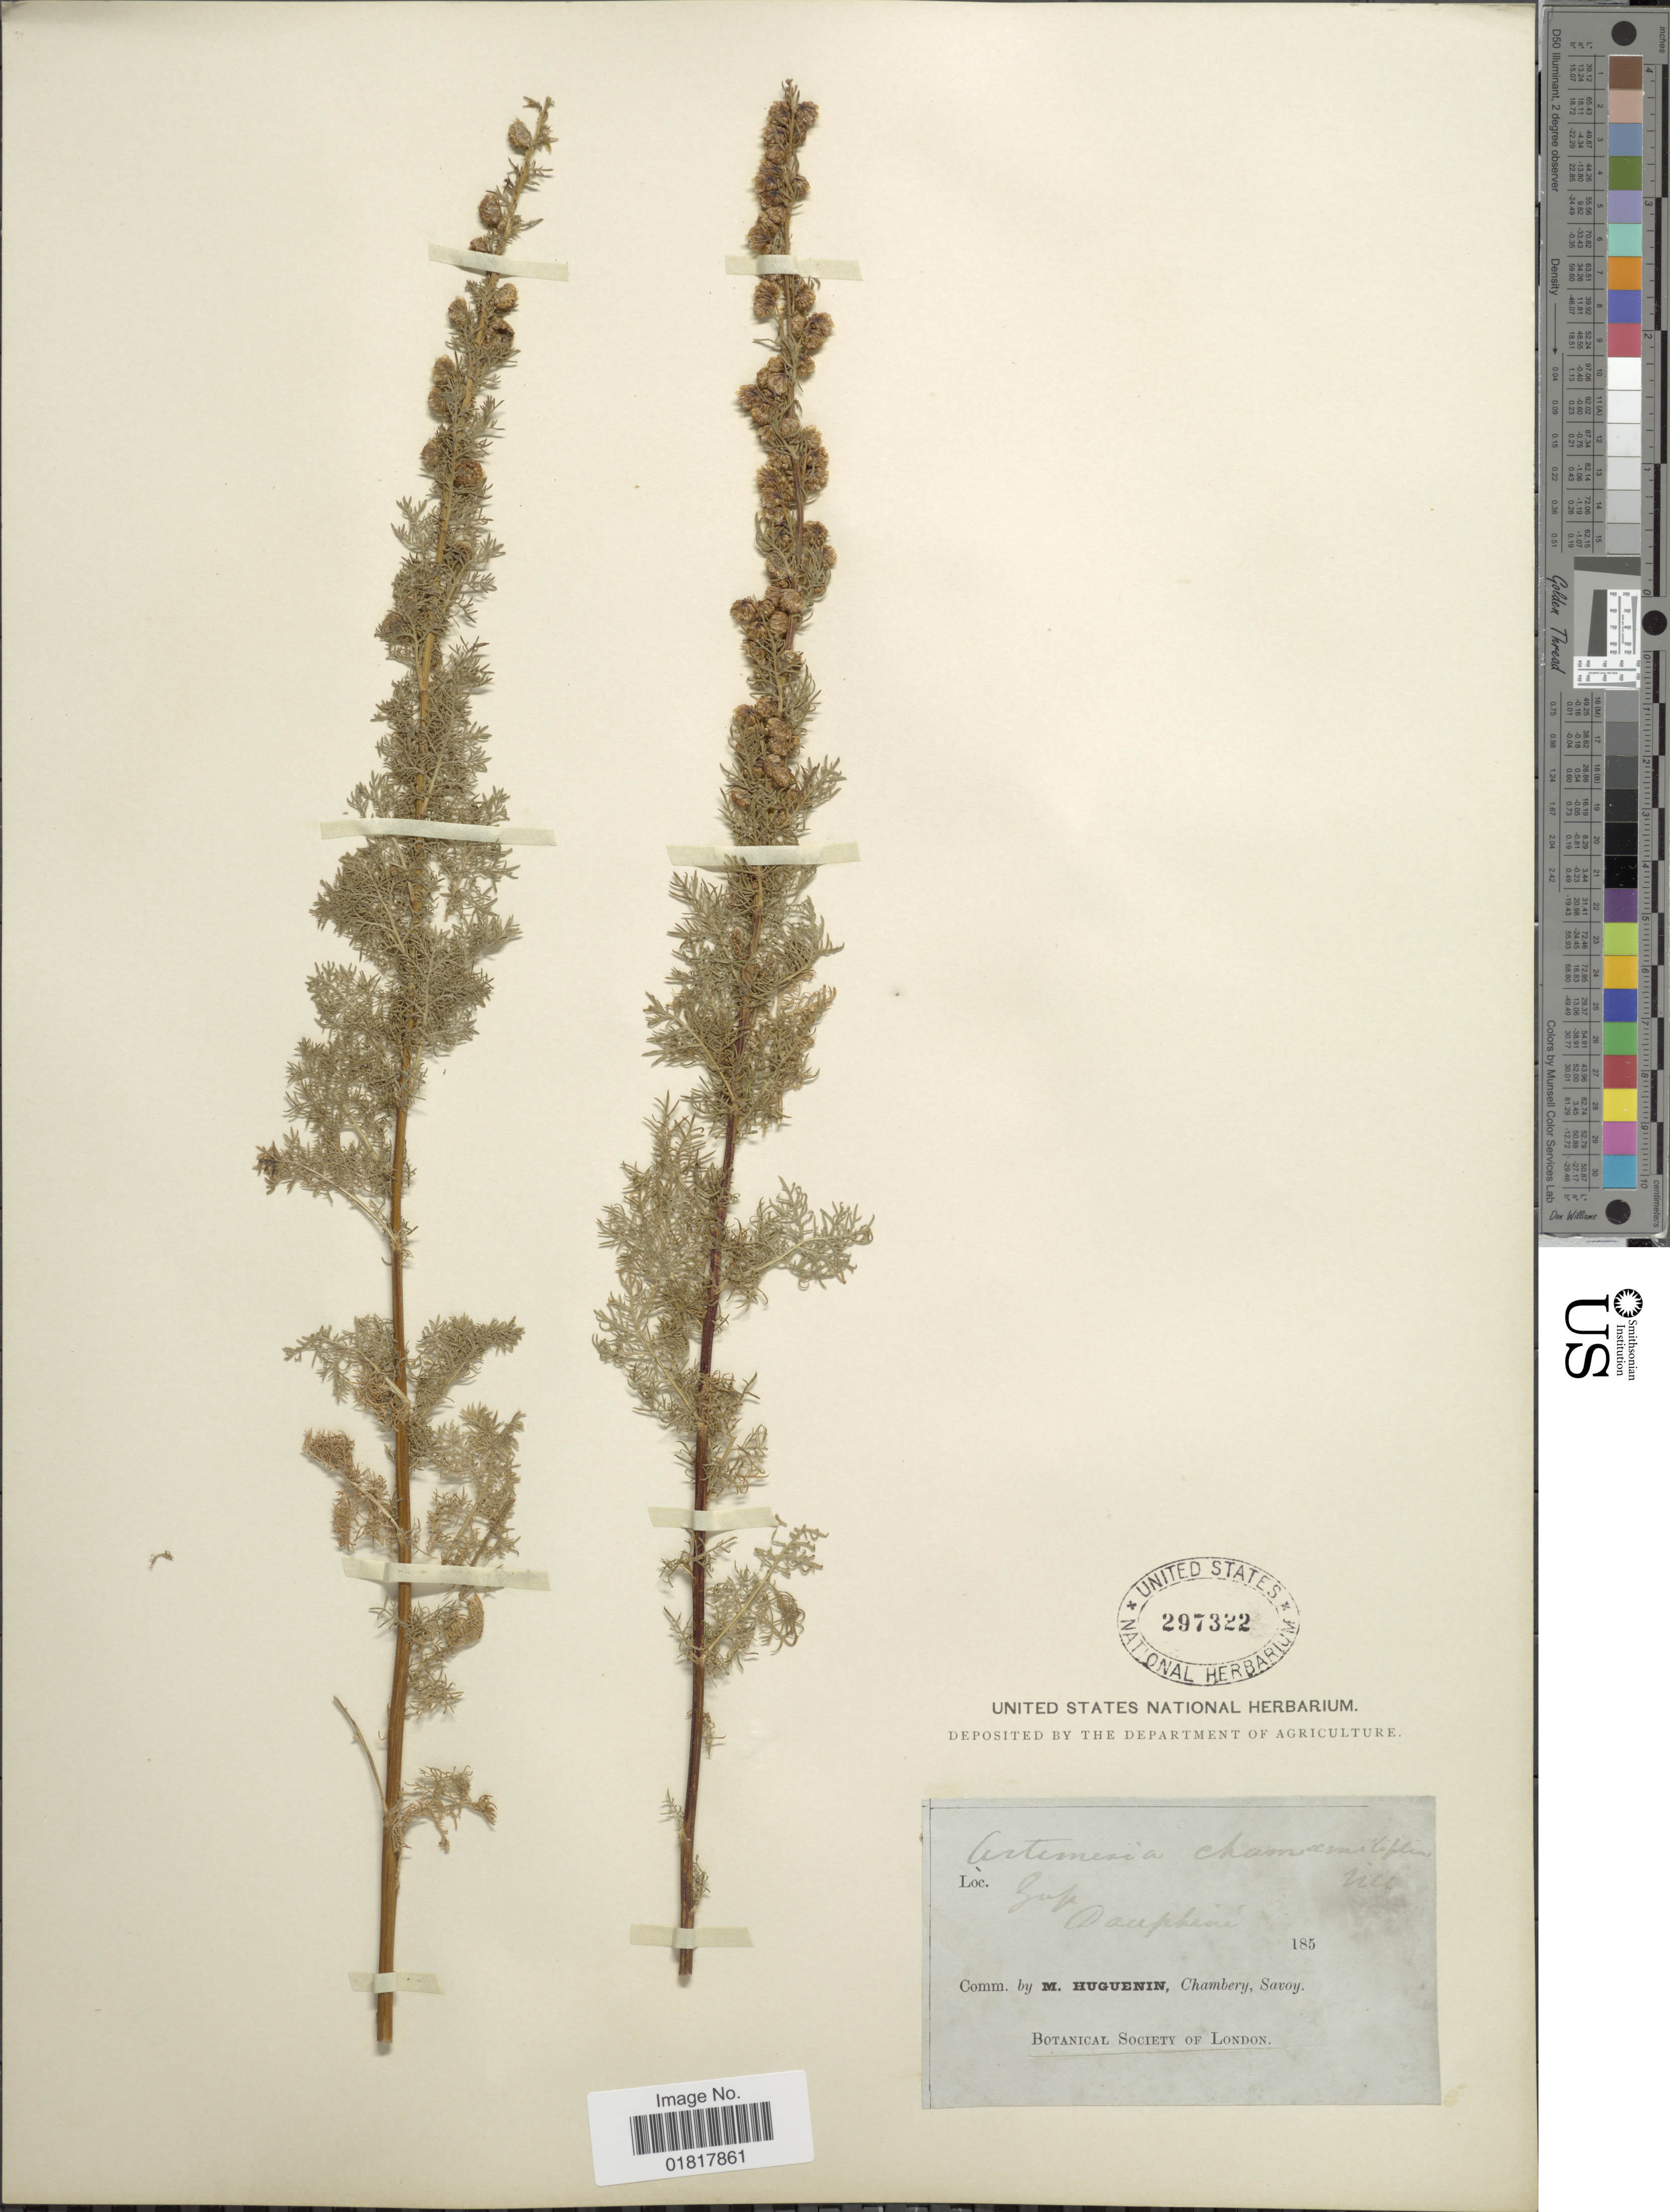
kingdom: Plantae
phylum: Tracheophyta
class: Magnoliopsida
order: Asterales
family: Asteraceae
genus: Artemisia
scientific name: Artemisia chamaemelifolia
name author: Vill.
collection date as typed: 185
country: France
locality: Zup. Dauphiné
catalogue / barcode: US 297322